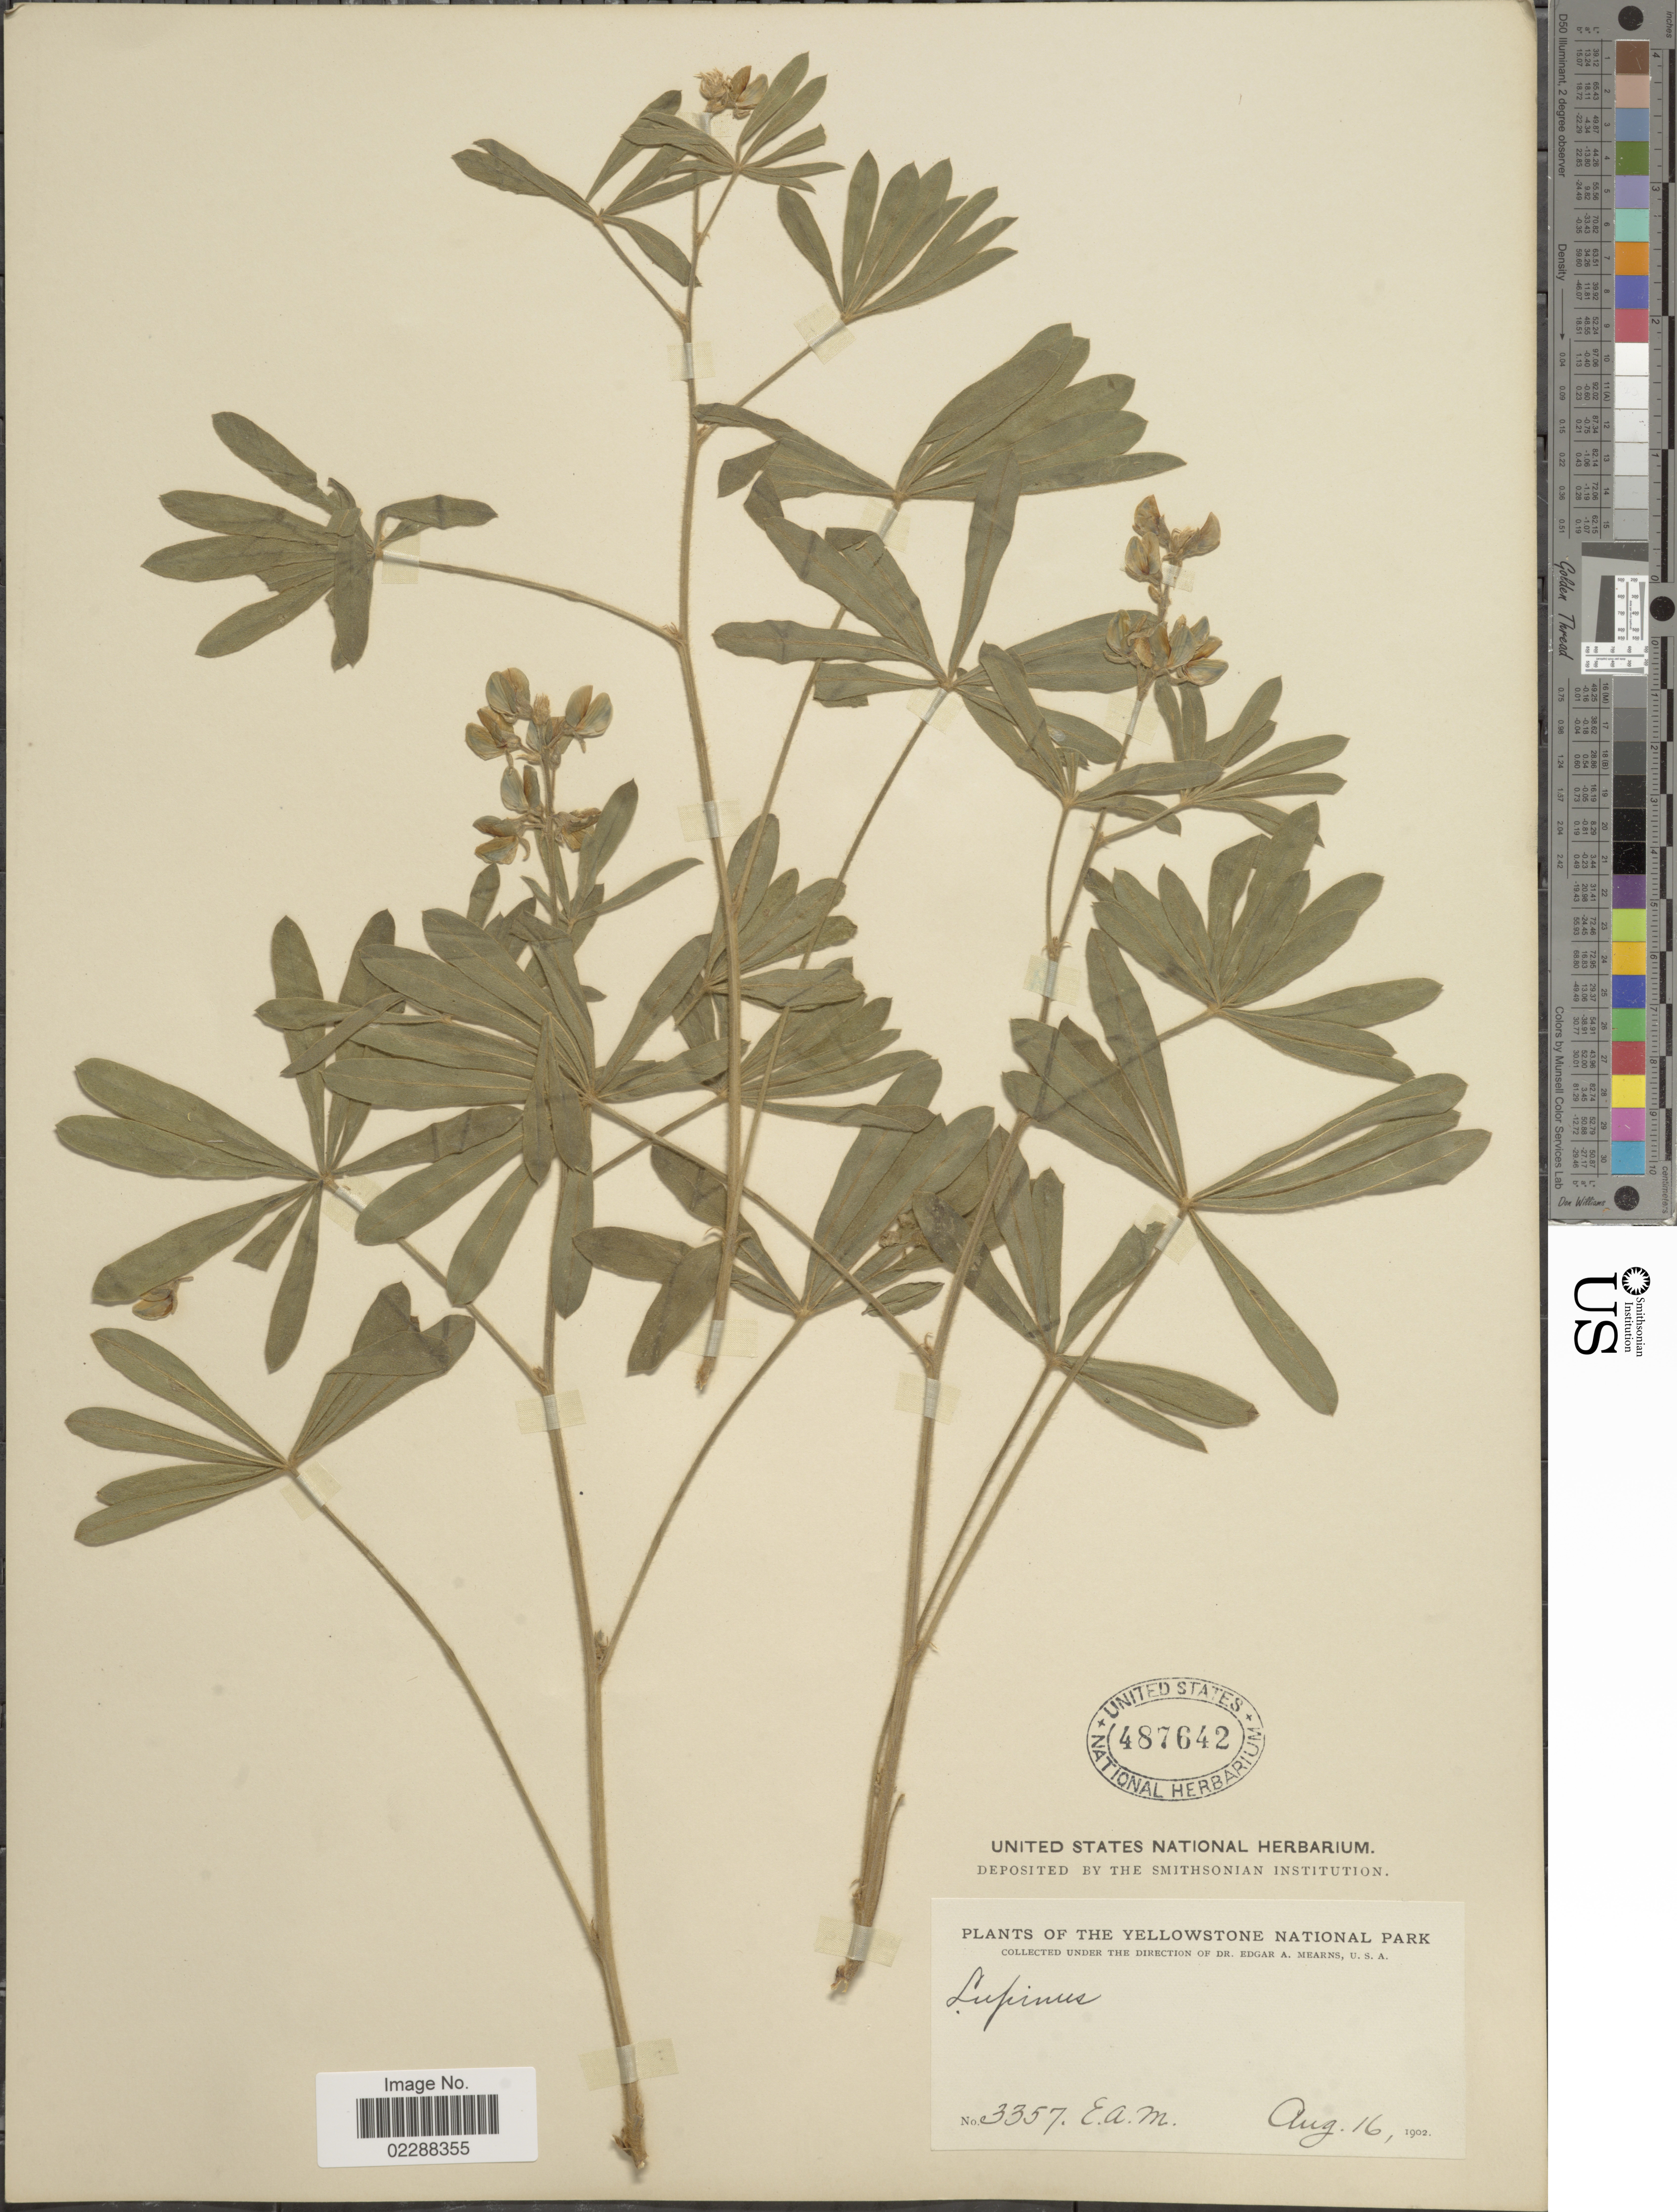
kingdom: Plantae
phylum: Tracheophyta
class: Magnoliopsida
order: Fabales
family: Fabaceae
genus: Lupinus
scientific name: Lupinus sp.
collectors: E. A. Mearns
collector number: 3357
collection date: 1902-08-16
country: United States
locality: The Yellowstone National Park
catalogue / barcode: US 487642